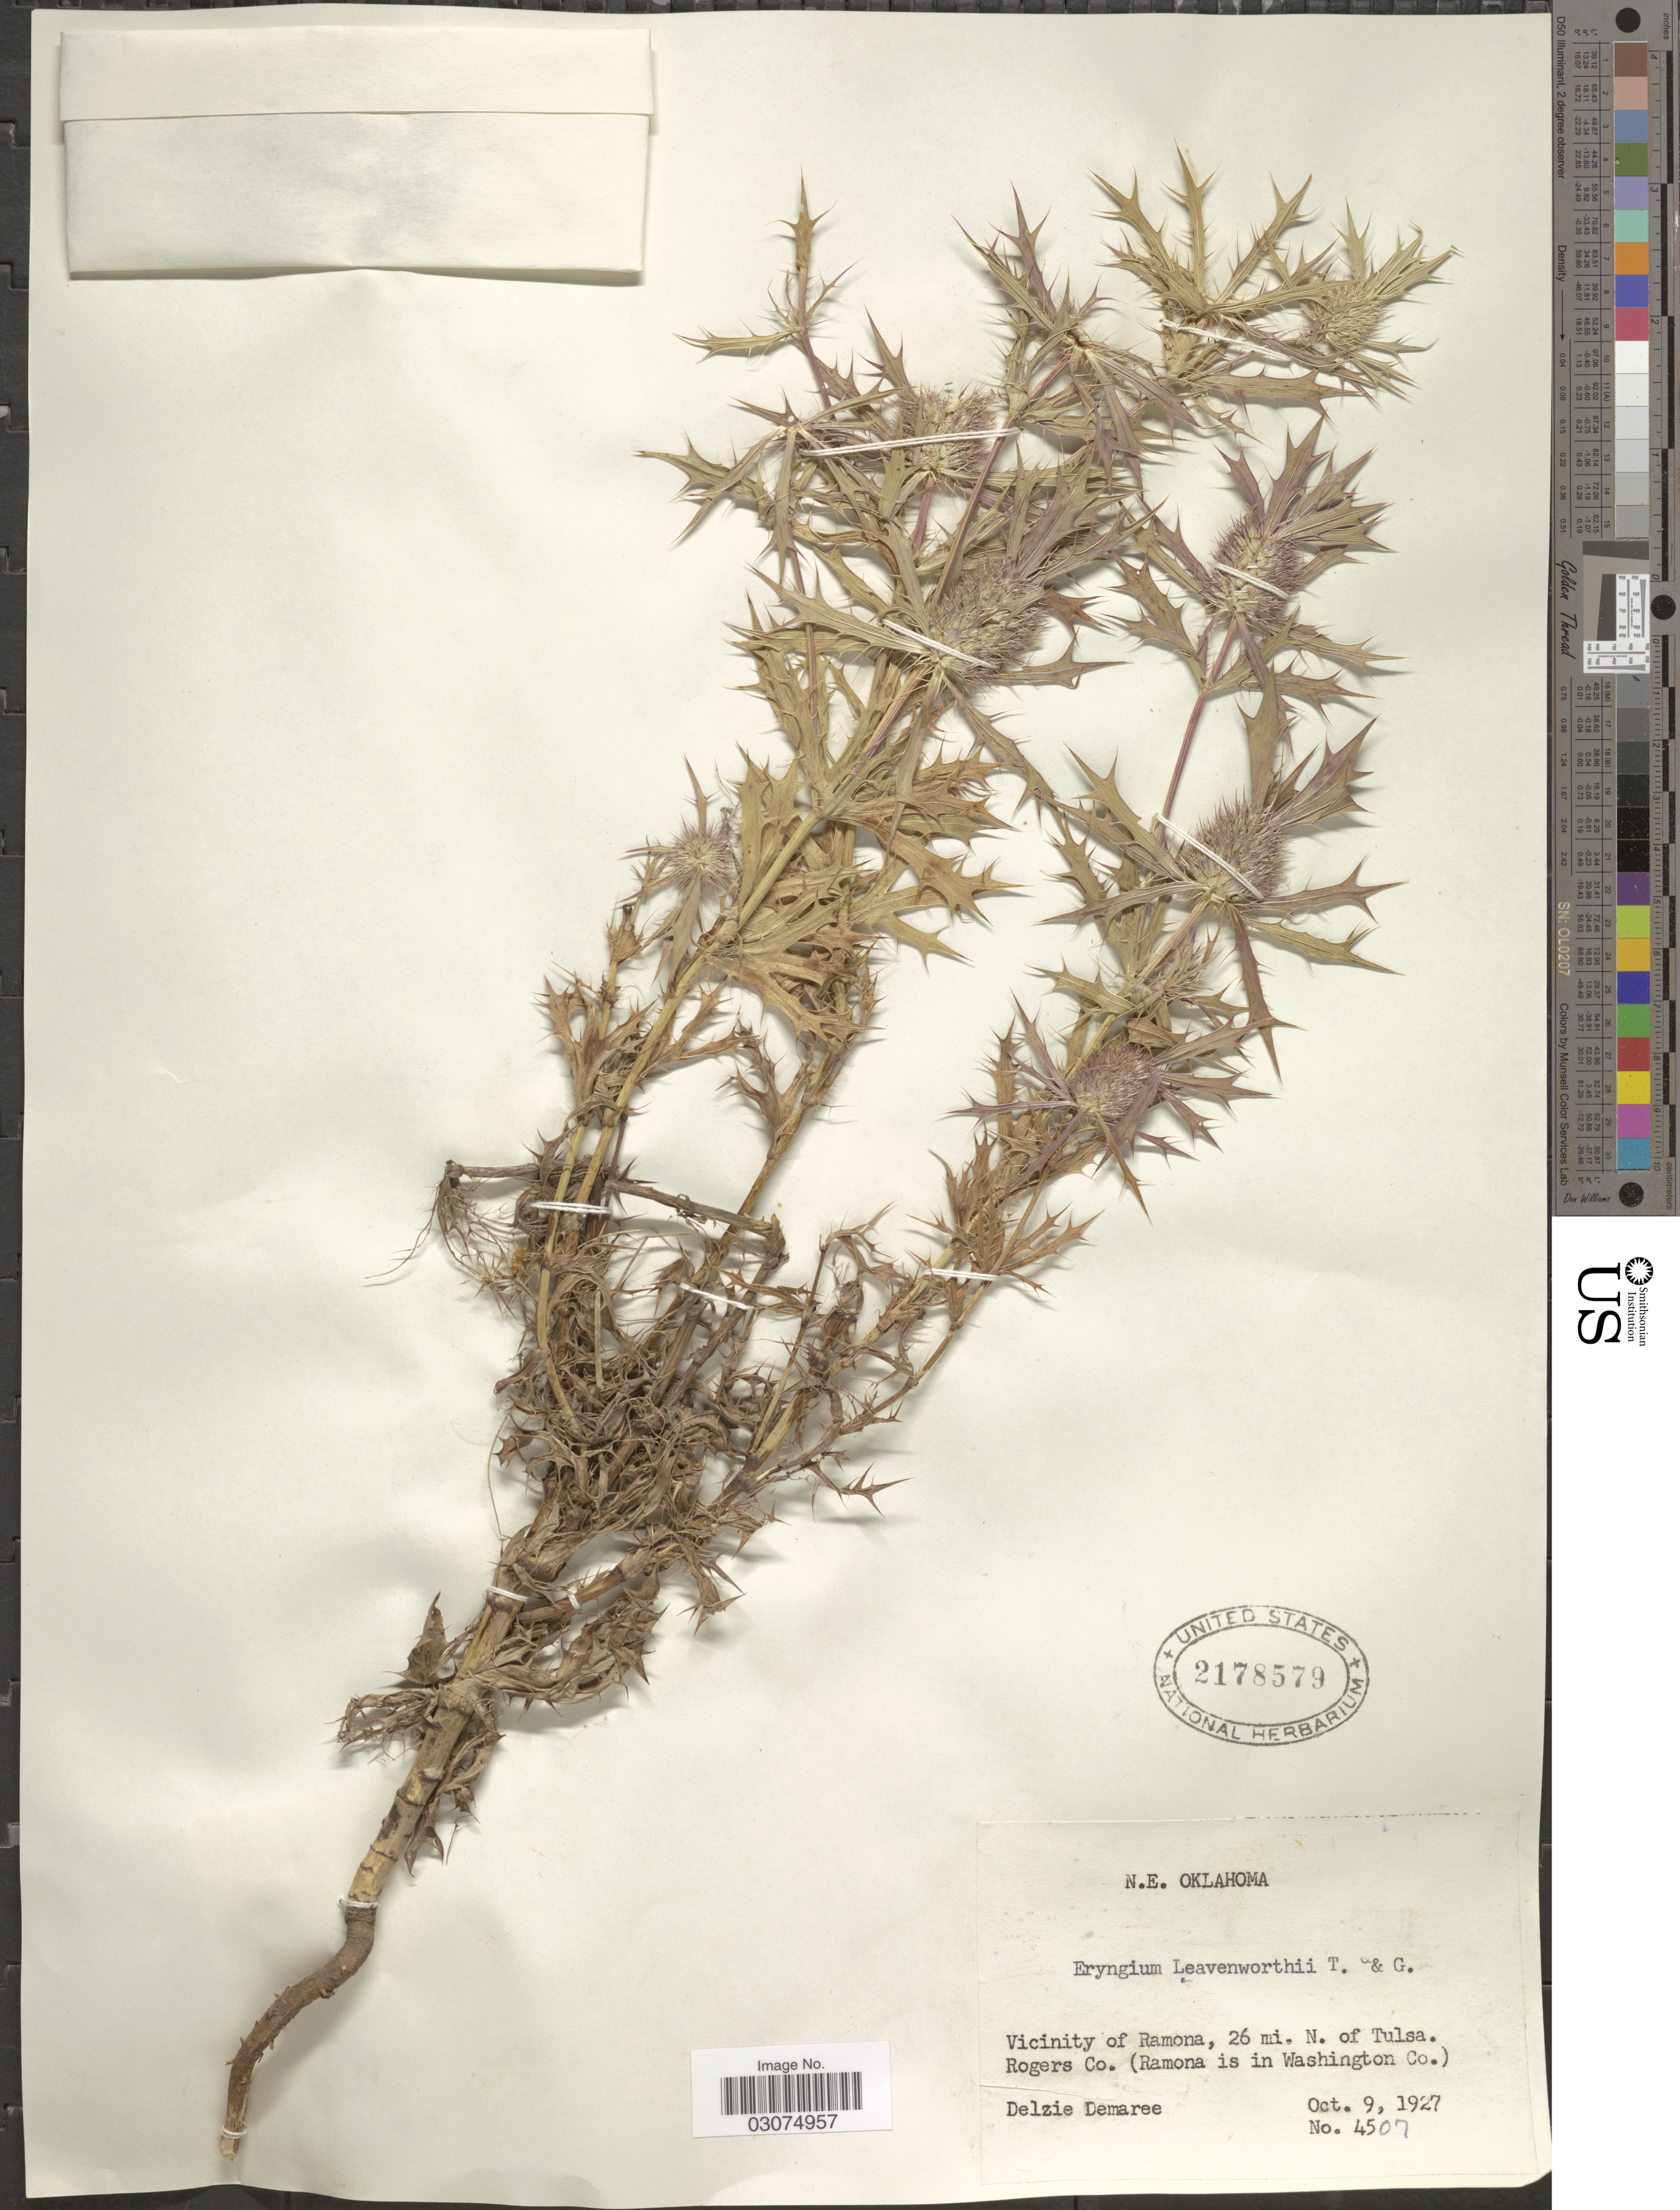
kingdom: Plantae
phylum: Tracheophyta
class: Magnoliopsida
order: Apiales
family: Apiaceae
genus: Eryngium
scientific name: Eryngium leavenworthii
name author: Torr. & A. Gray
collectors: D. Demaree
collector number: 4507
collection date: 1927-10-09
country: United States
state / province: Oklahoma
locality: N. E. Oklahoma. Vicinity of Ramona, 26 mi. N. of Tulsa. Rogers Co. (Ramona is in Washington Co.).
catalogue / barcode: US 2178579